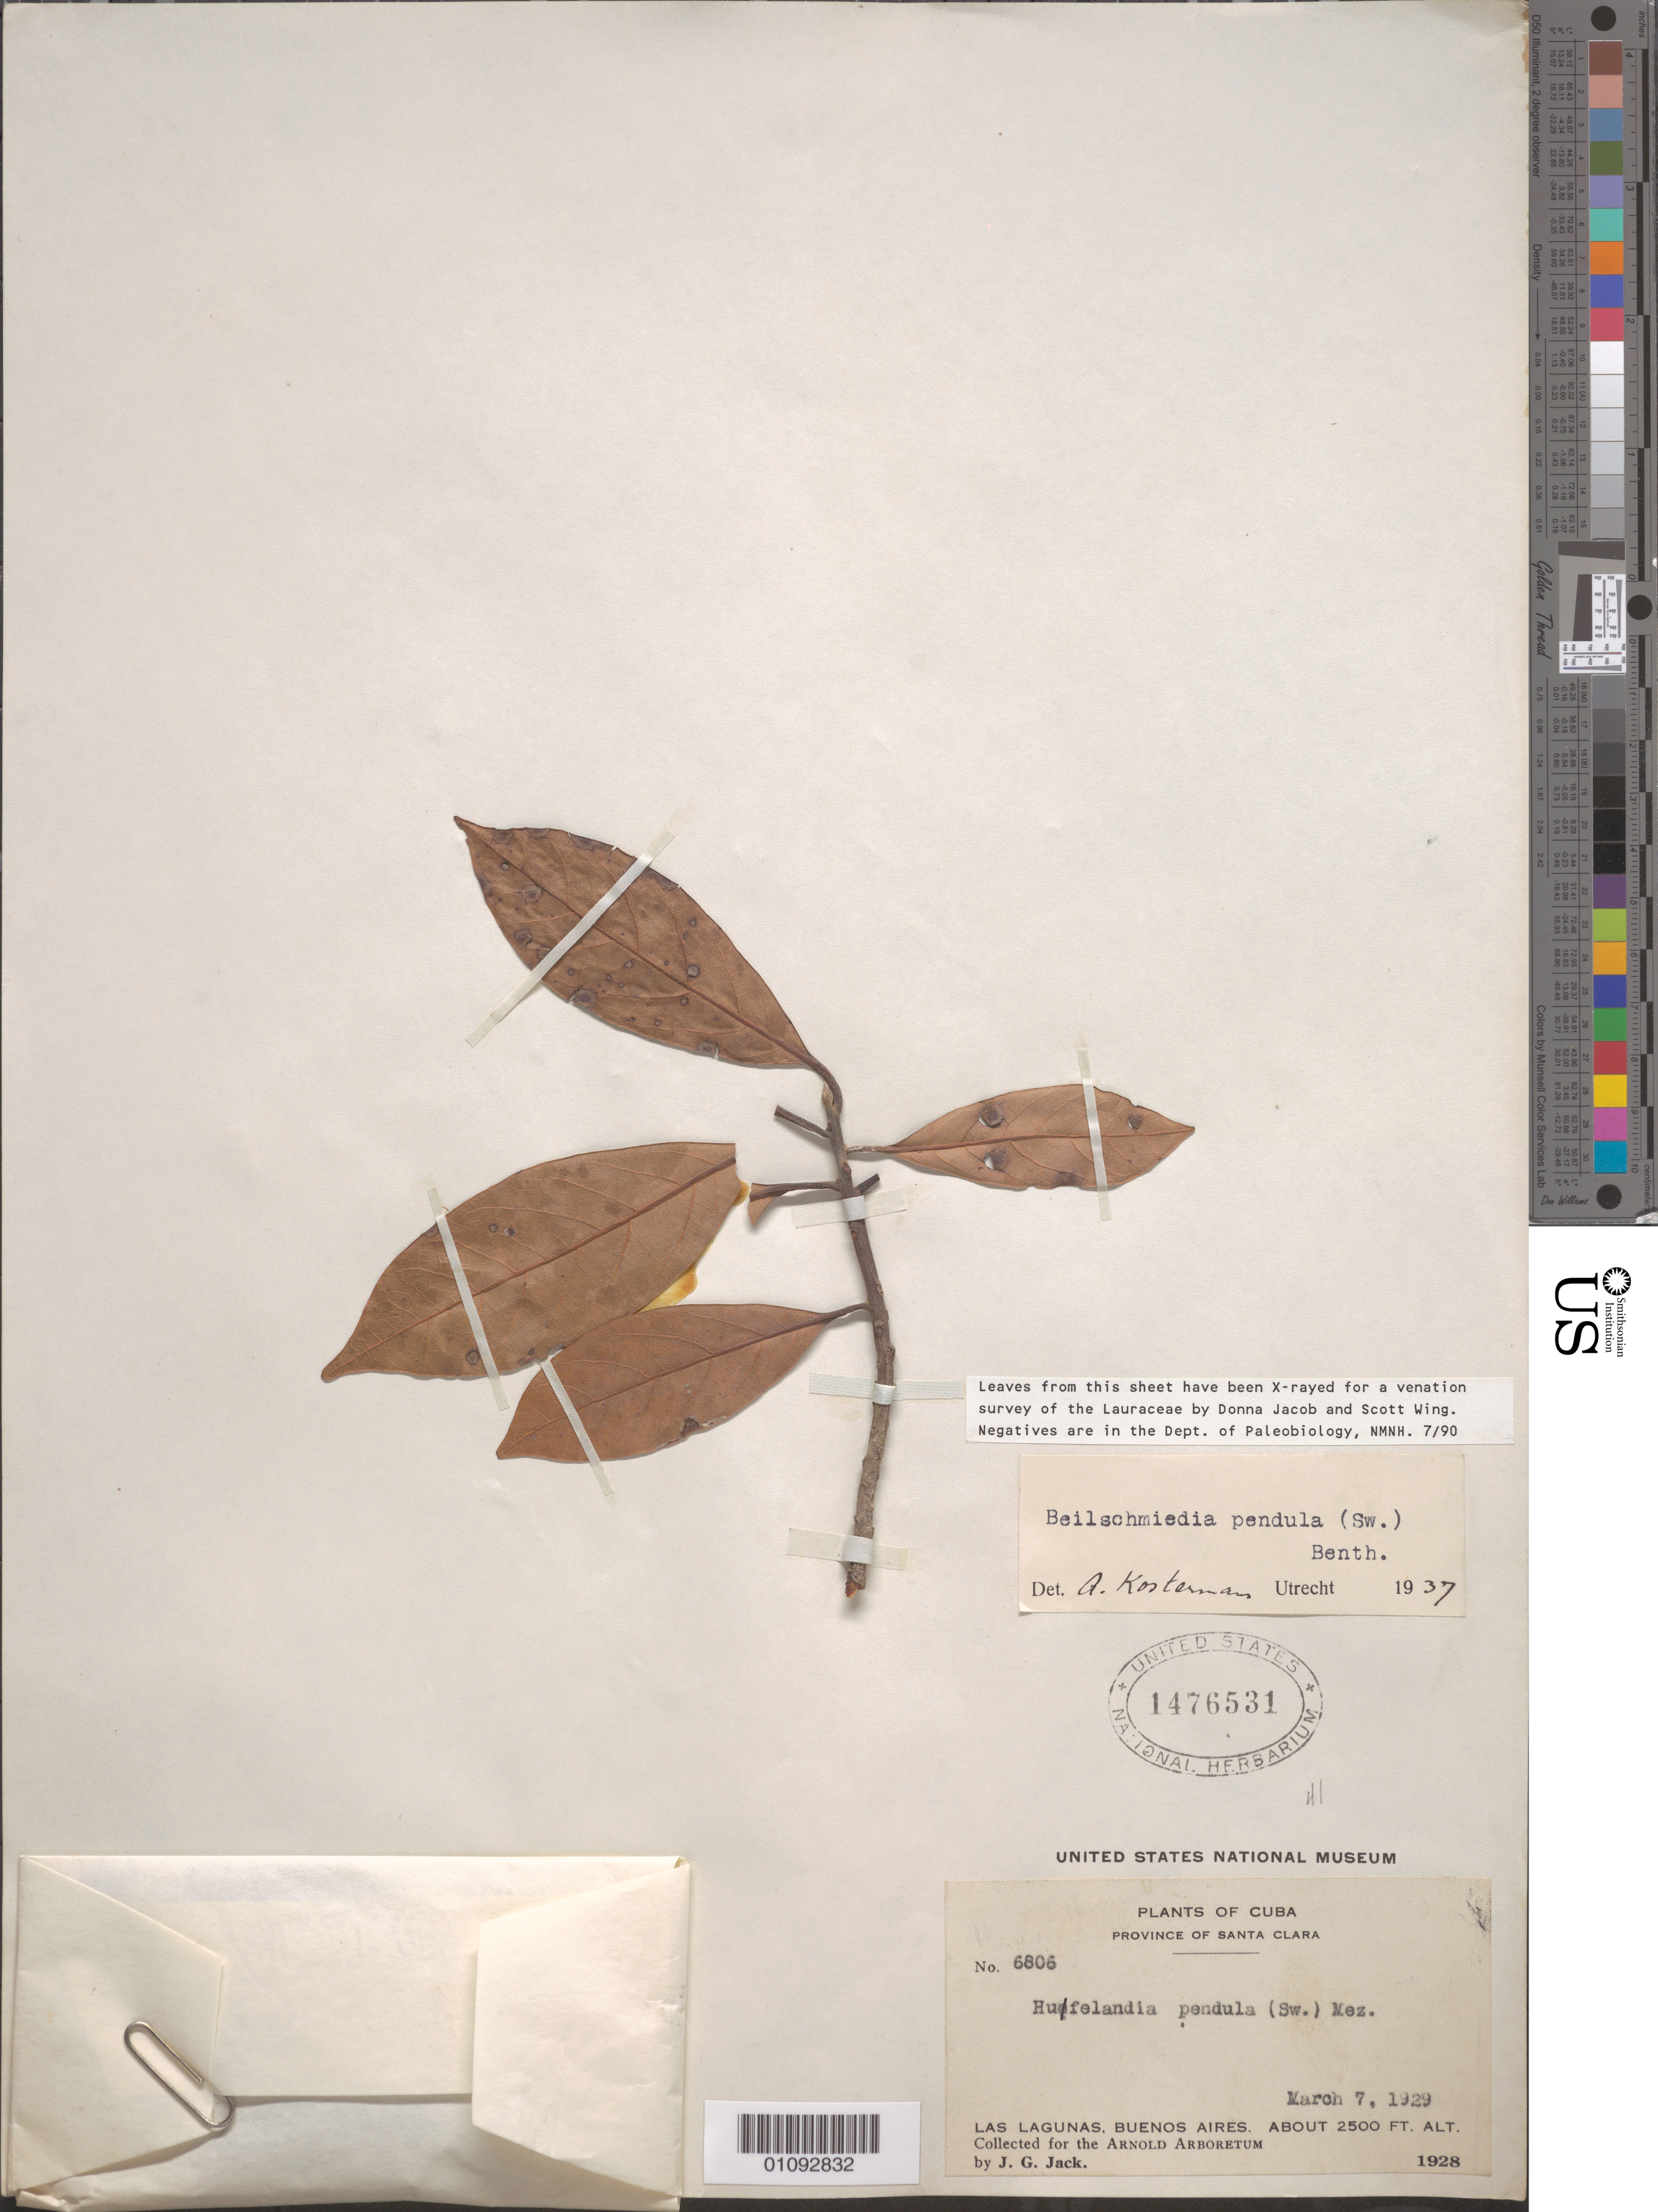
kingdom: Plantae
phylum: Tracheophyta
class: Magnoliopsida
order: Laurales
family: Lauraceae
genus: Beilschmiedia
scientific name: Beilschmiedia pendula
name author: (Sw.) Hemsl.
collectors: J. G. Jack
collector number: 6806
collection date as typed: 07 Mar 1929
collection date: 1929-03-07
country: Cuba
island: Cuba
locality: Las Lagunas, Buenos Aires, Cuba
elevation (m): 762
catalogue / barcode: US 1476531